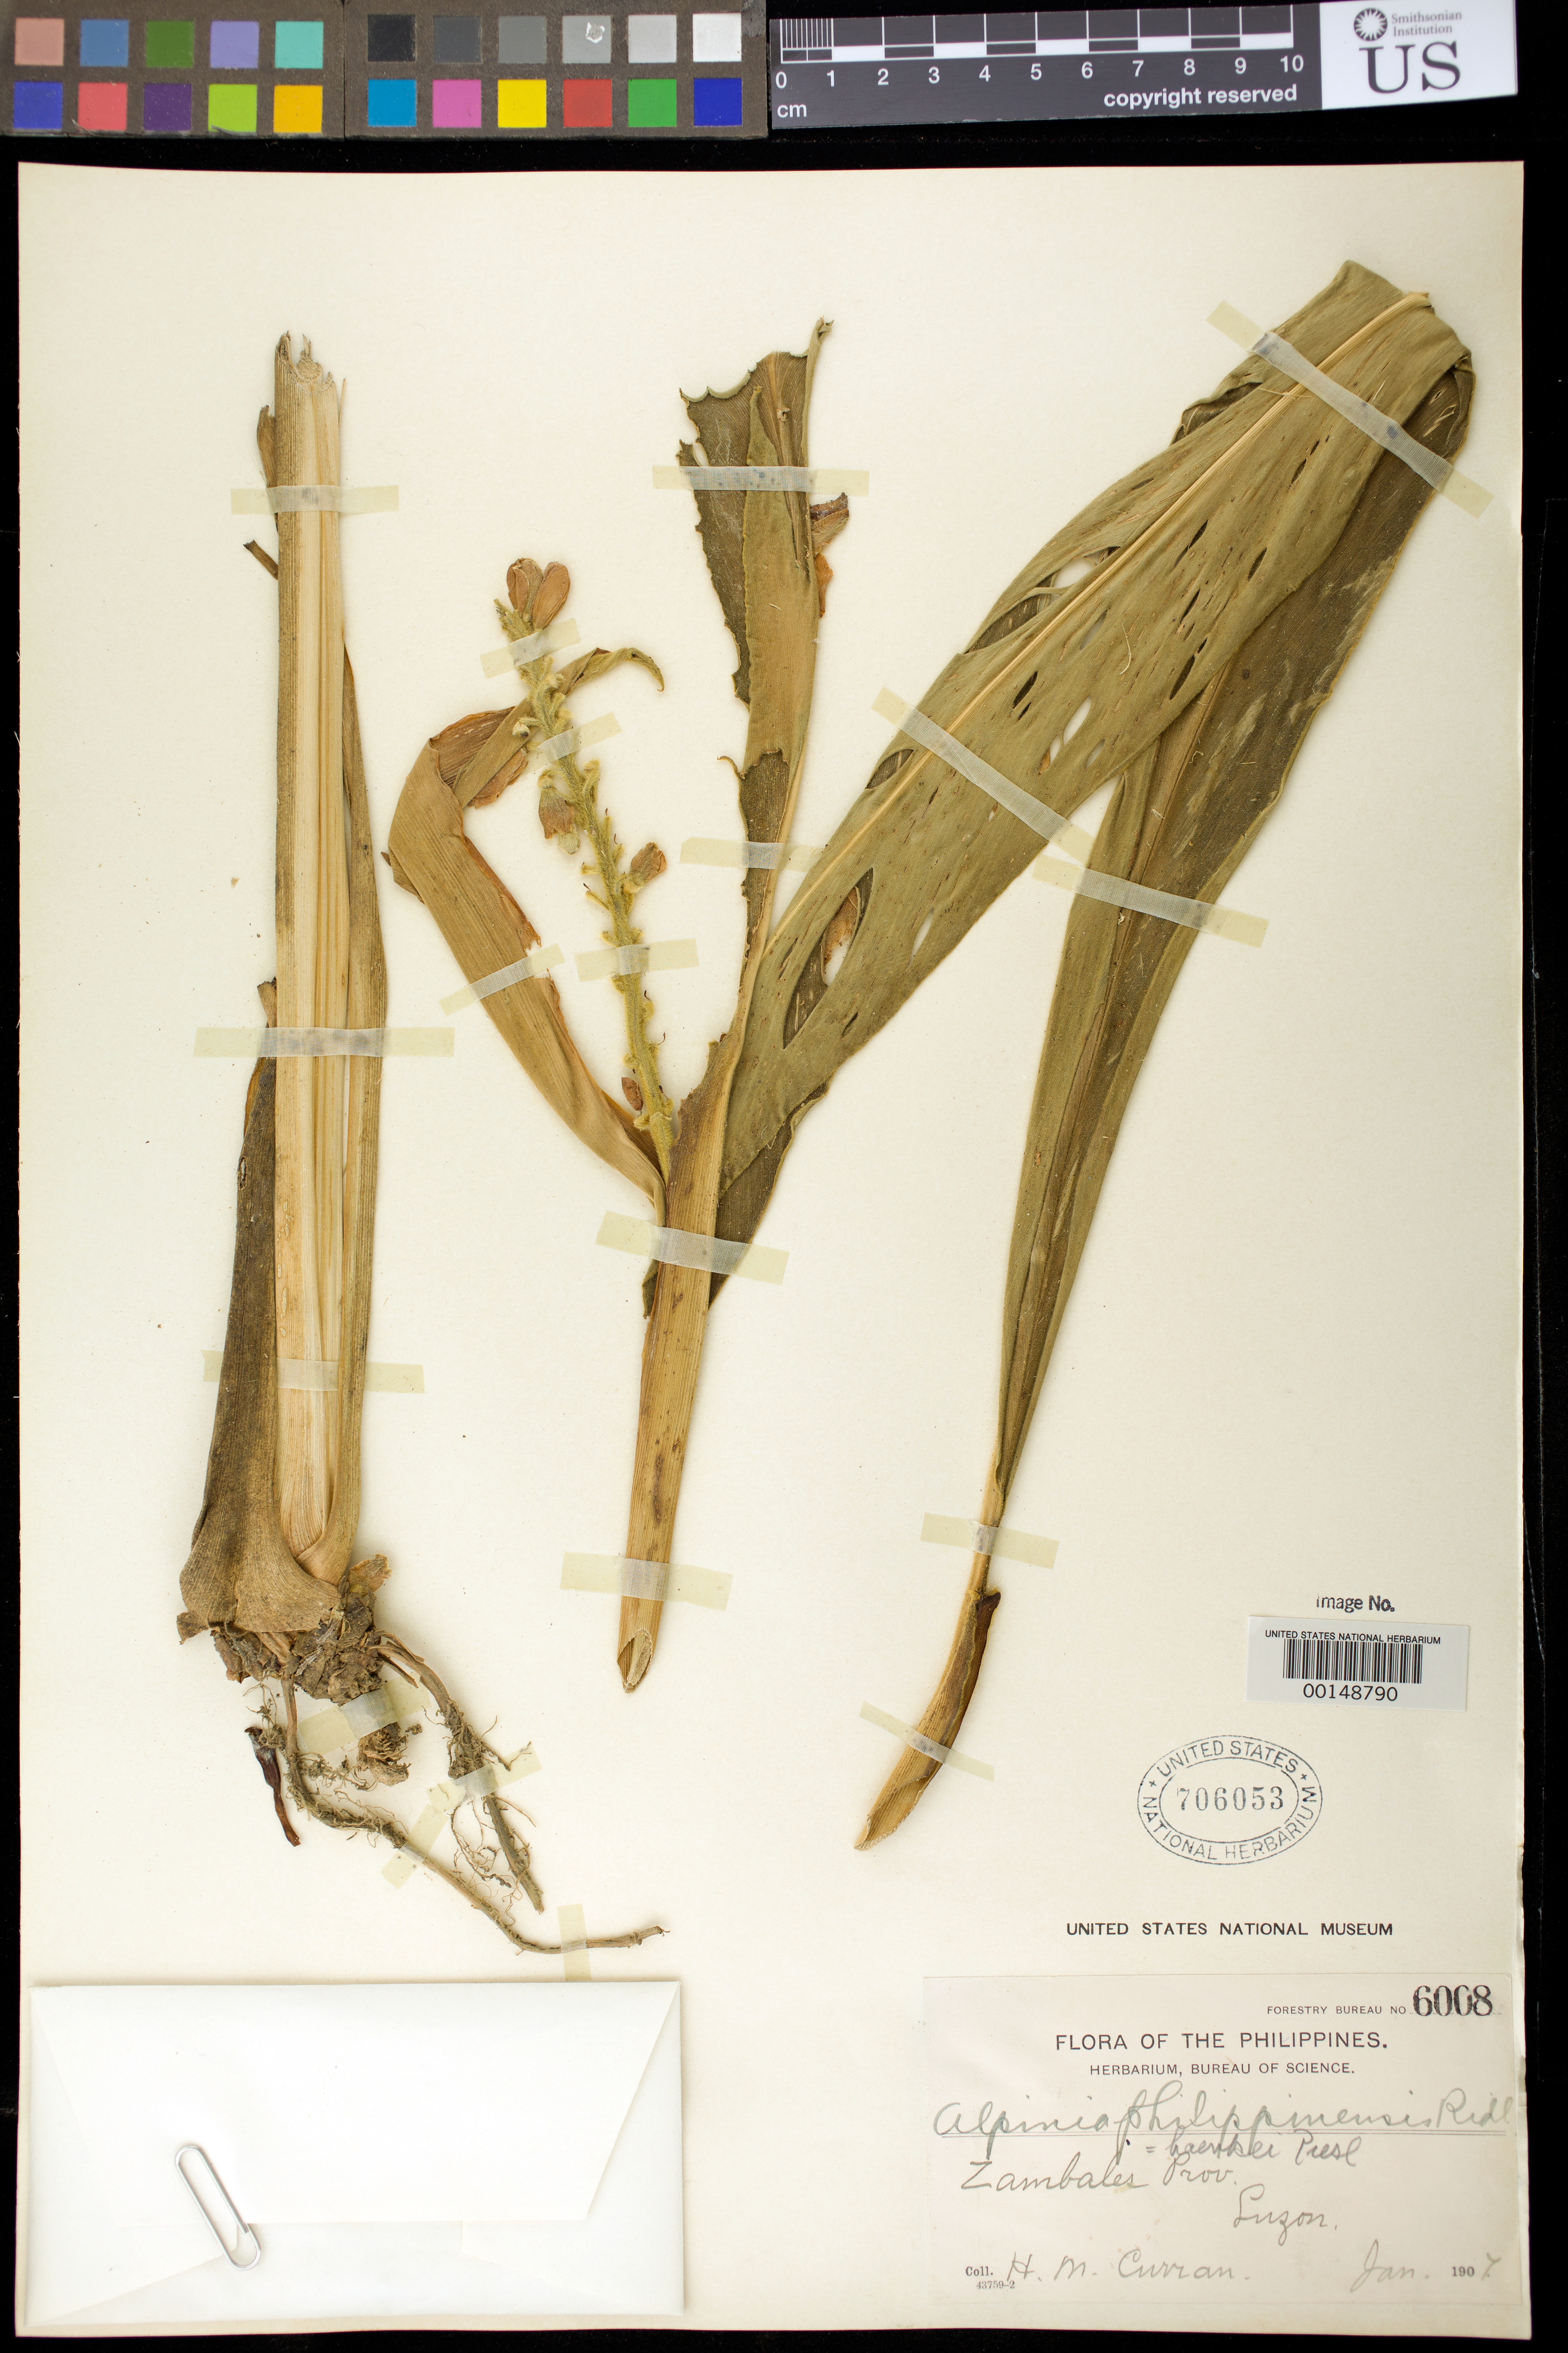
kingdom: Plantae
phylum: Tracheophyta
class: Liliopsida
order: Zingiberales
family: Zingiberaceae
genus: Alpinia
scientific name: Alpinia haenkei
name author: C. Presl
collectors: H. M. Curran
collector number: For. Bur. 6008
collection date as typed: Jan 1907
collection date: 1907-01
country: Philippines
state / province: Central Luzon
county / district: Zambales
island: Luzon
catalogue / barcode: US 706053